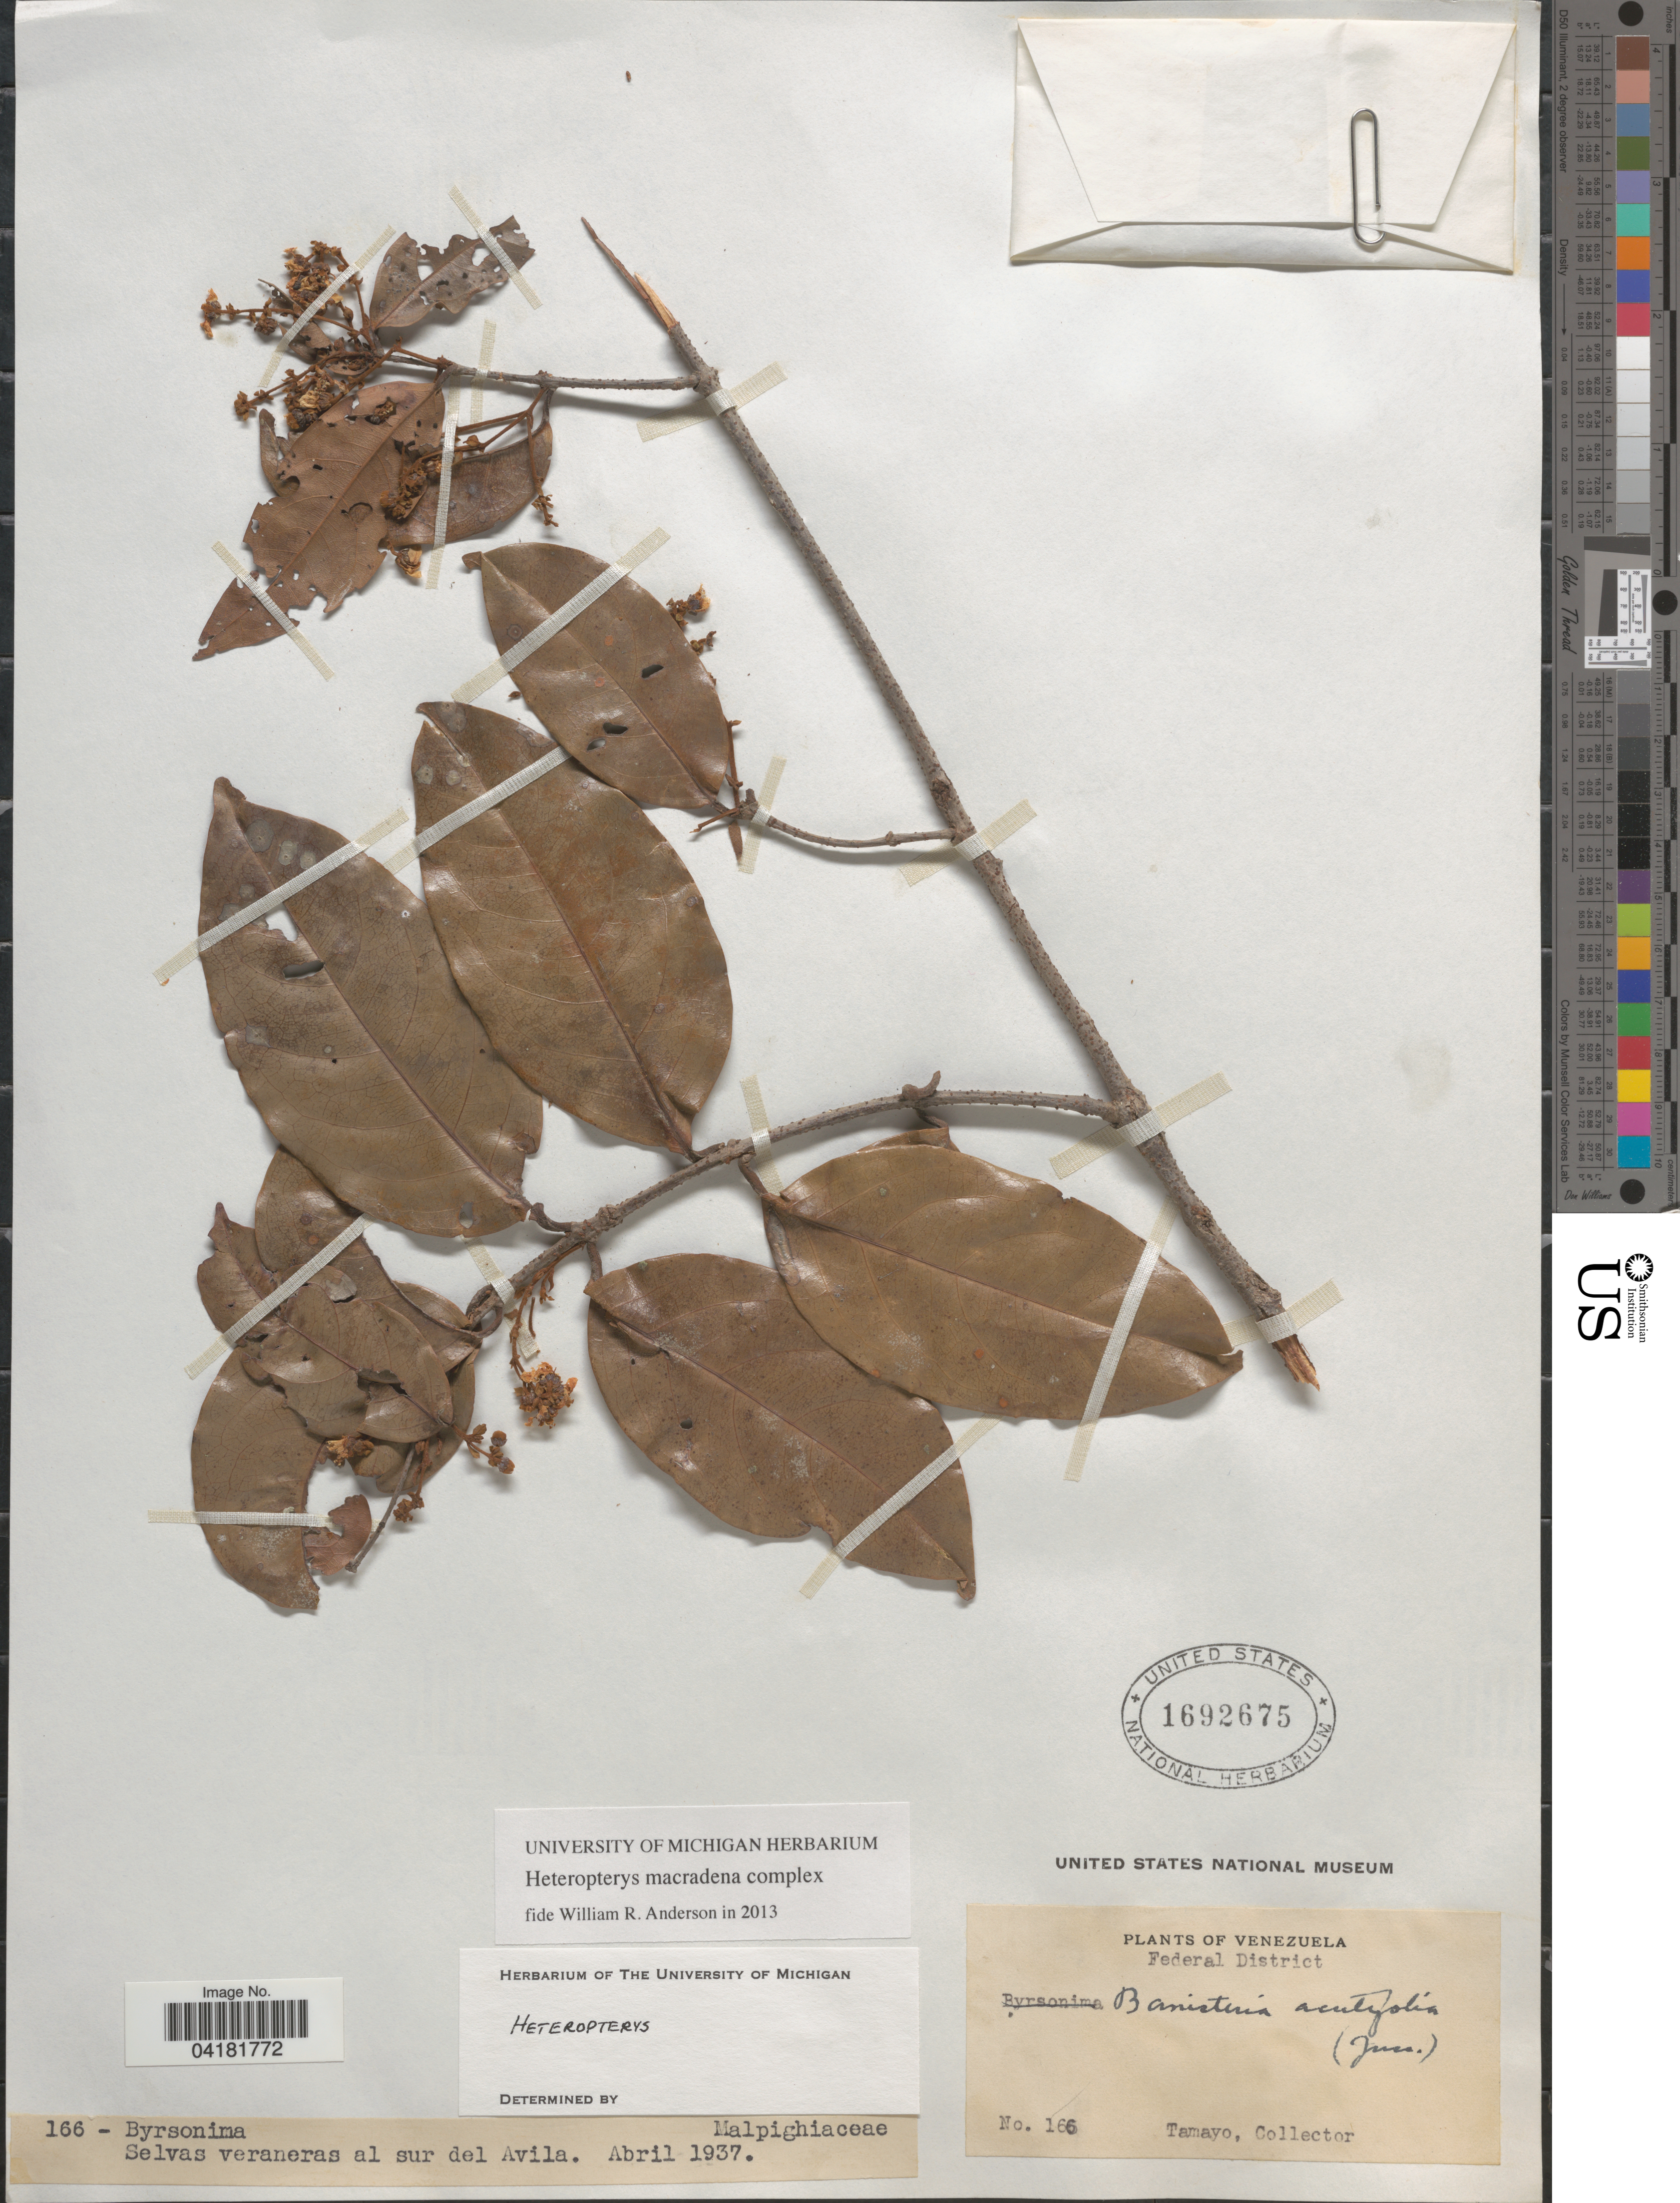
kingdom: Plantae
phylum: Tracheophyta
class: Magnoliopsida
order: Malpighiales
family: Malpighiaceae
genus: Heteropterys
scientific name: Heteropterys macradena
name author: (DC.) W.R. Anderson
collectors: -. Tamayo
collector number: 166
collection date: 1937-04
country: Venezuela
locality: Federal District. Selvas veraneras al sur del Avila.